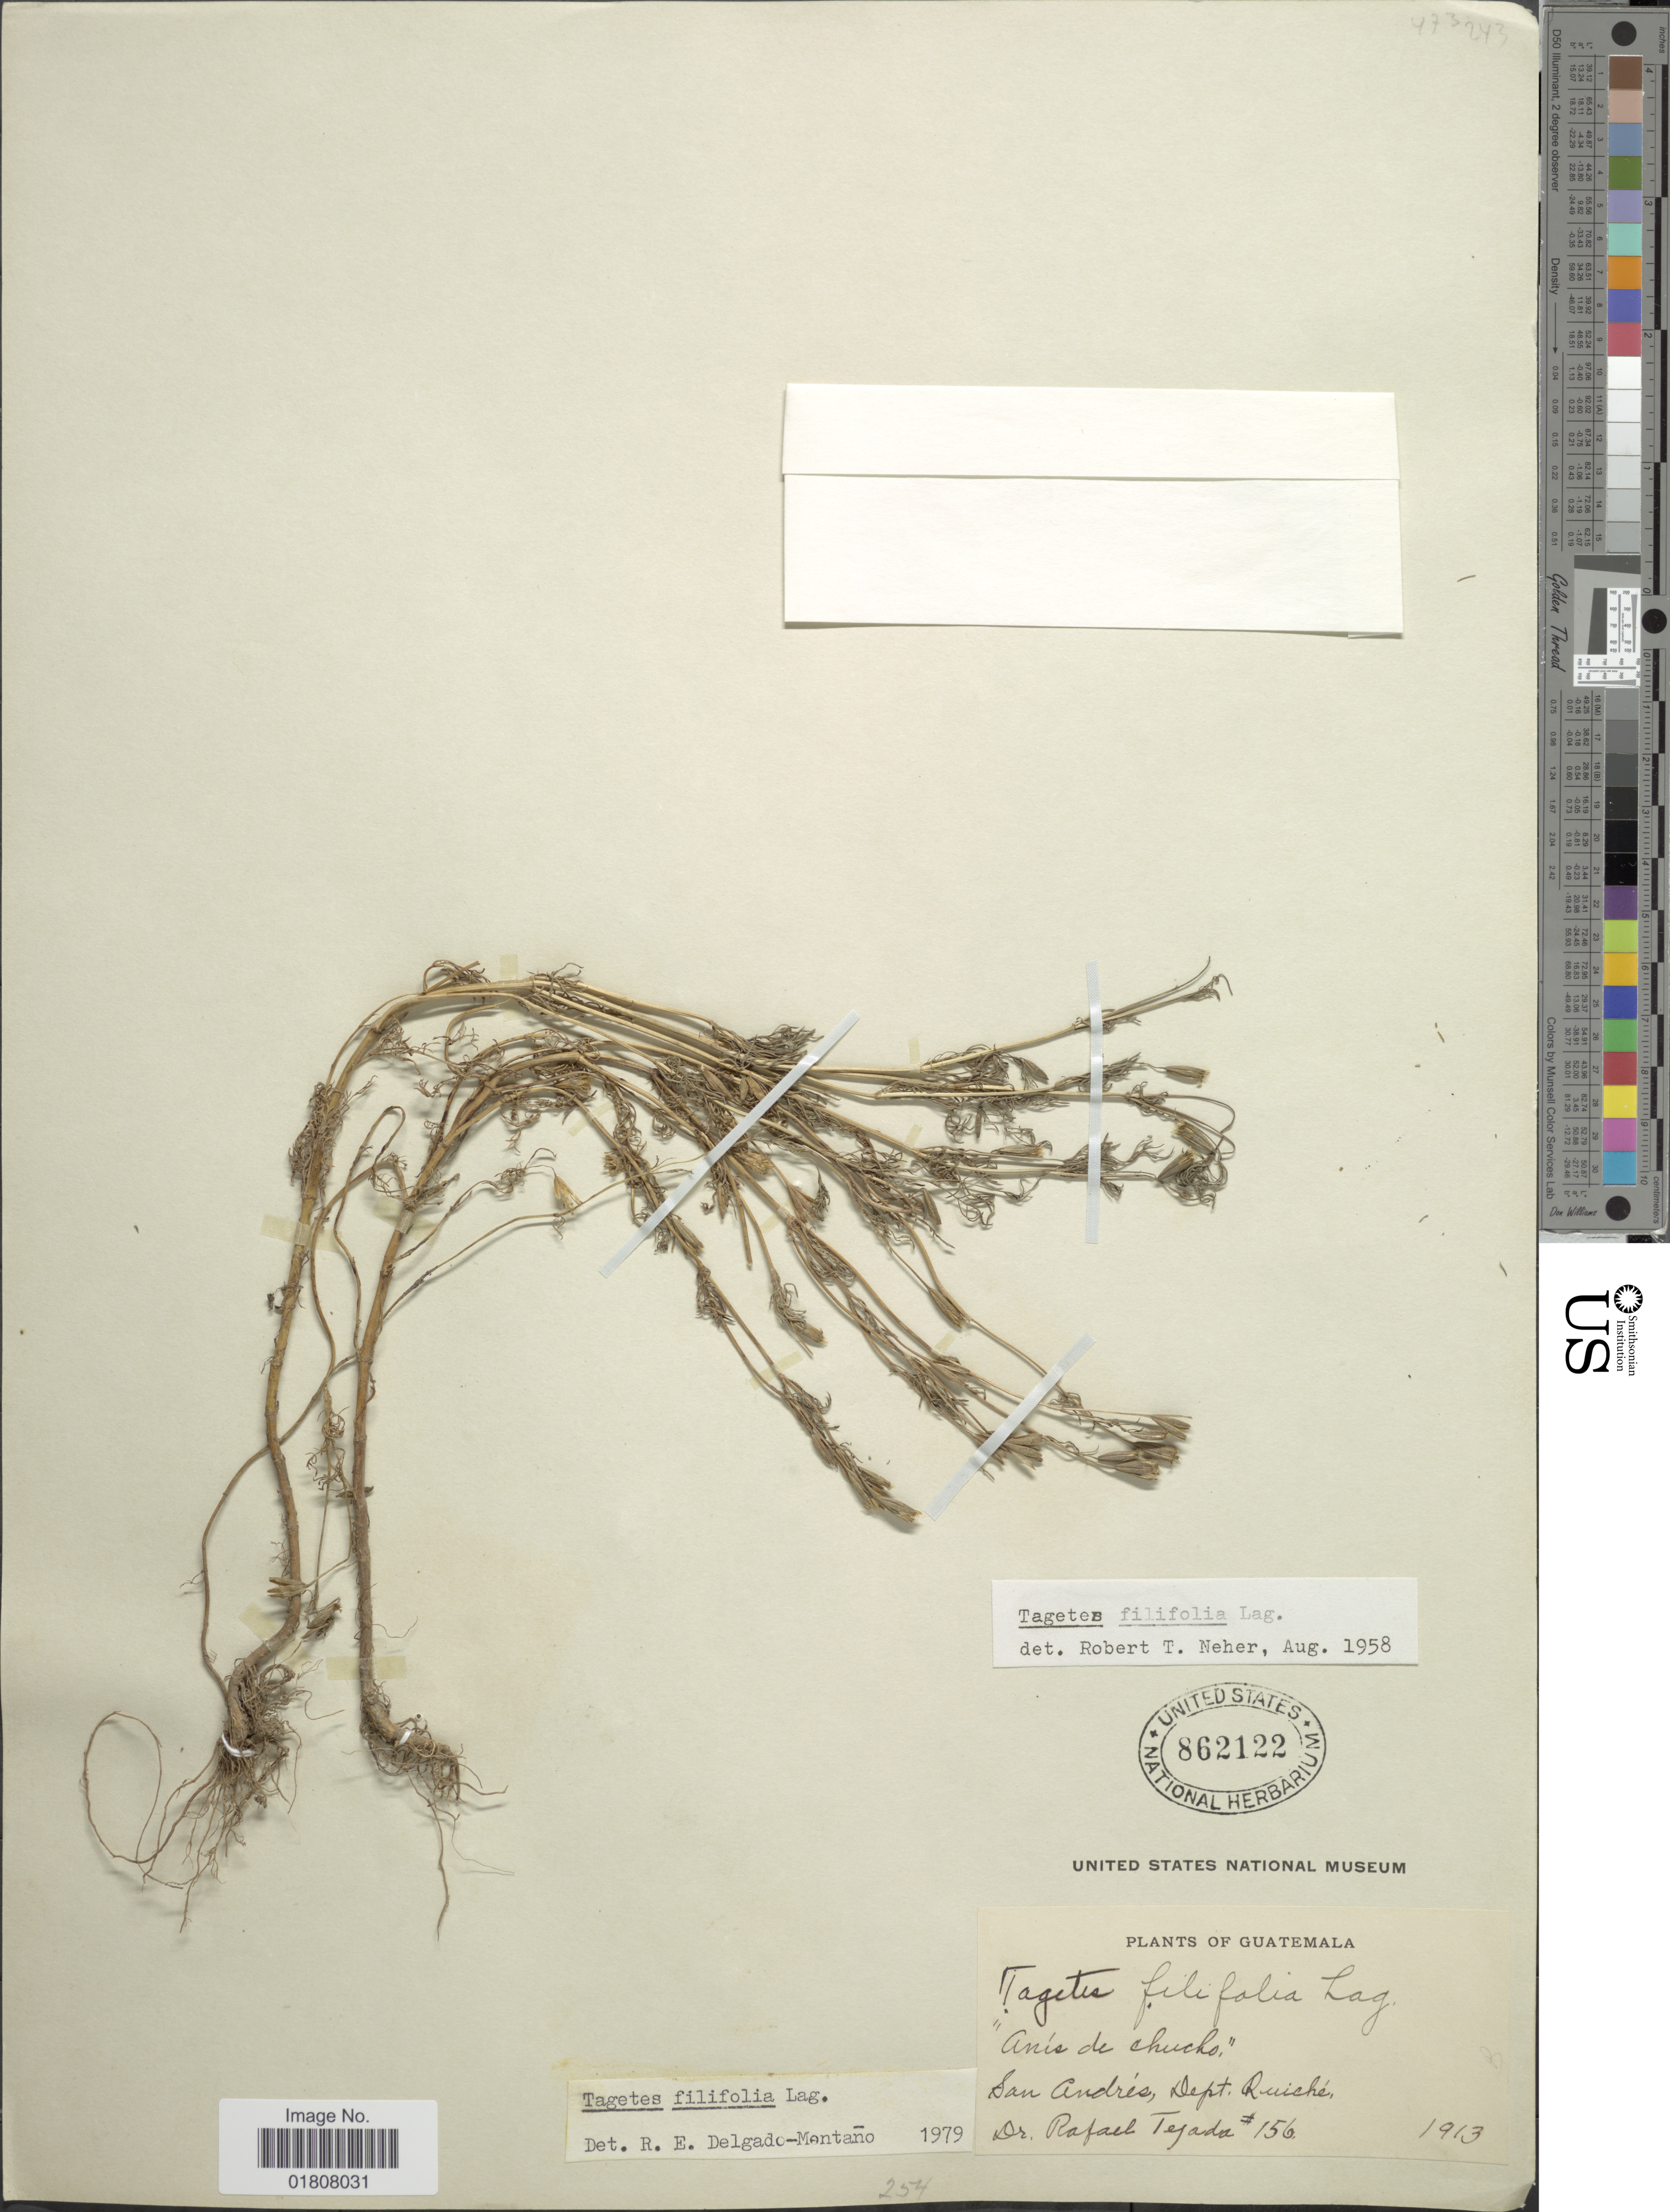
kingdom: Plantae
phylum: Tracheophyta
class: Magnoliopsida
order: Asterales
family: Asteraceae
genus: Tagetes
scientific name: Tagetes filifolia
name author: Lag.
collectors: R. Tejada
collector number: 156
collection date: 1913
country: Guatemala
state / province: El Quiché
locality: San Andres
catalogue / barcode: US 862122